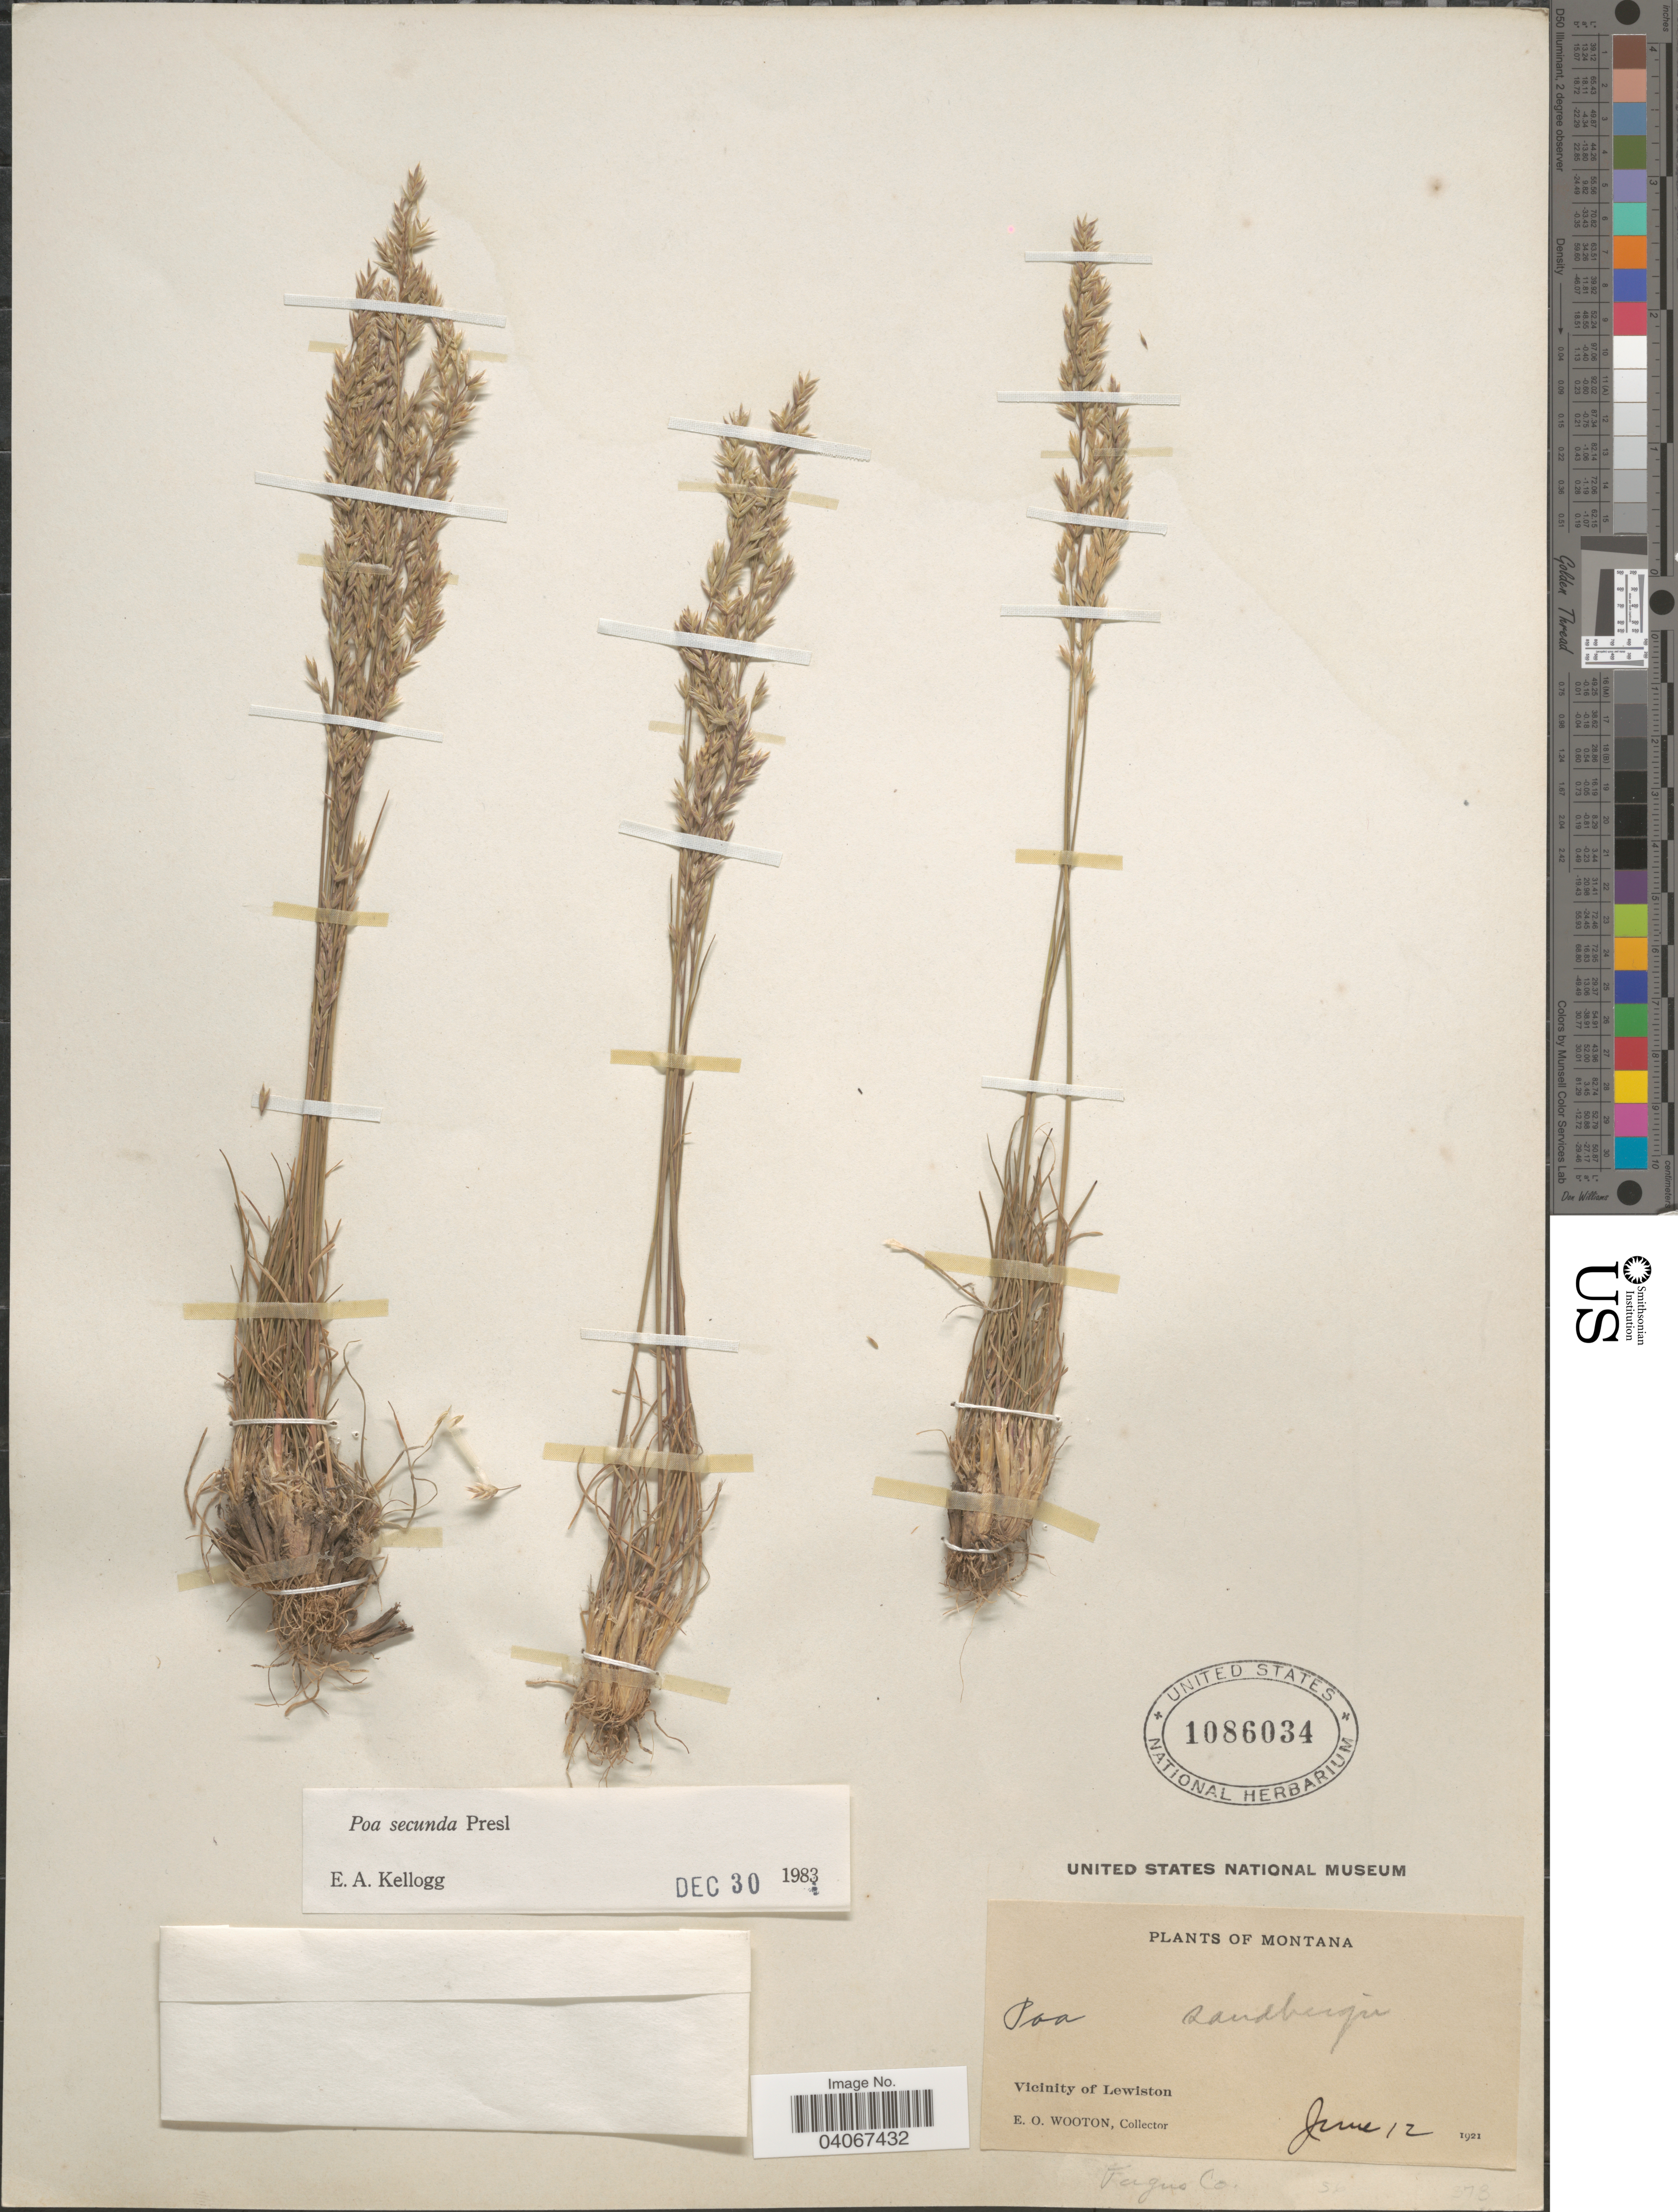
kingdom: Plantae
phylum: Tracheophyta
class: Liliopsida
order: Poales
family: Poaceae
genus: Poa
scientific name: Poa secunda subsp. secunda var. secunda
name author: J. Presl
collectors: E. O. Wooton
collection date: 1921-06-12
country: United States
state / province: Montana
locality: Vicinity of Lewiston. Fergus Co.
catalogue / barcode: US 1086034